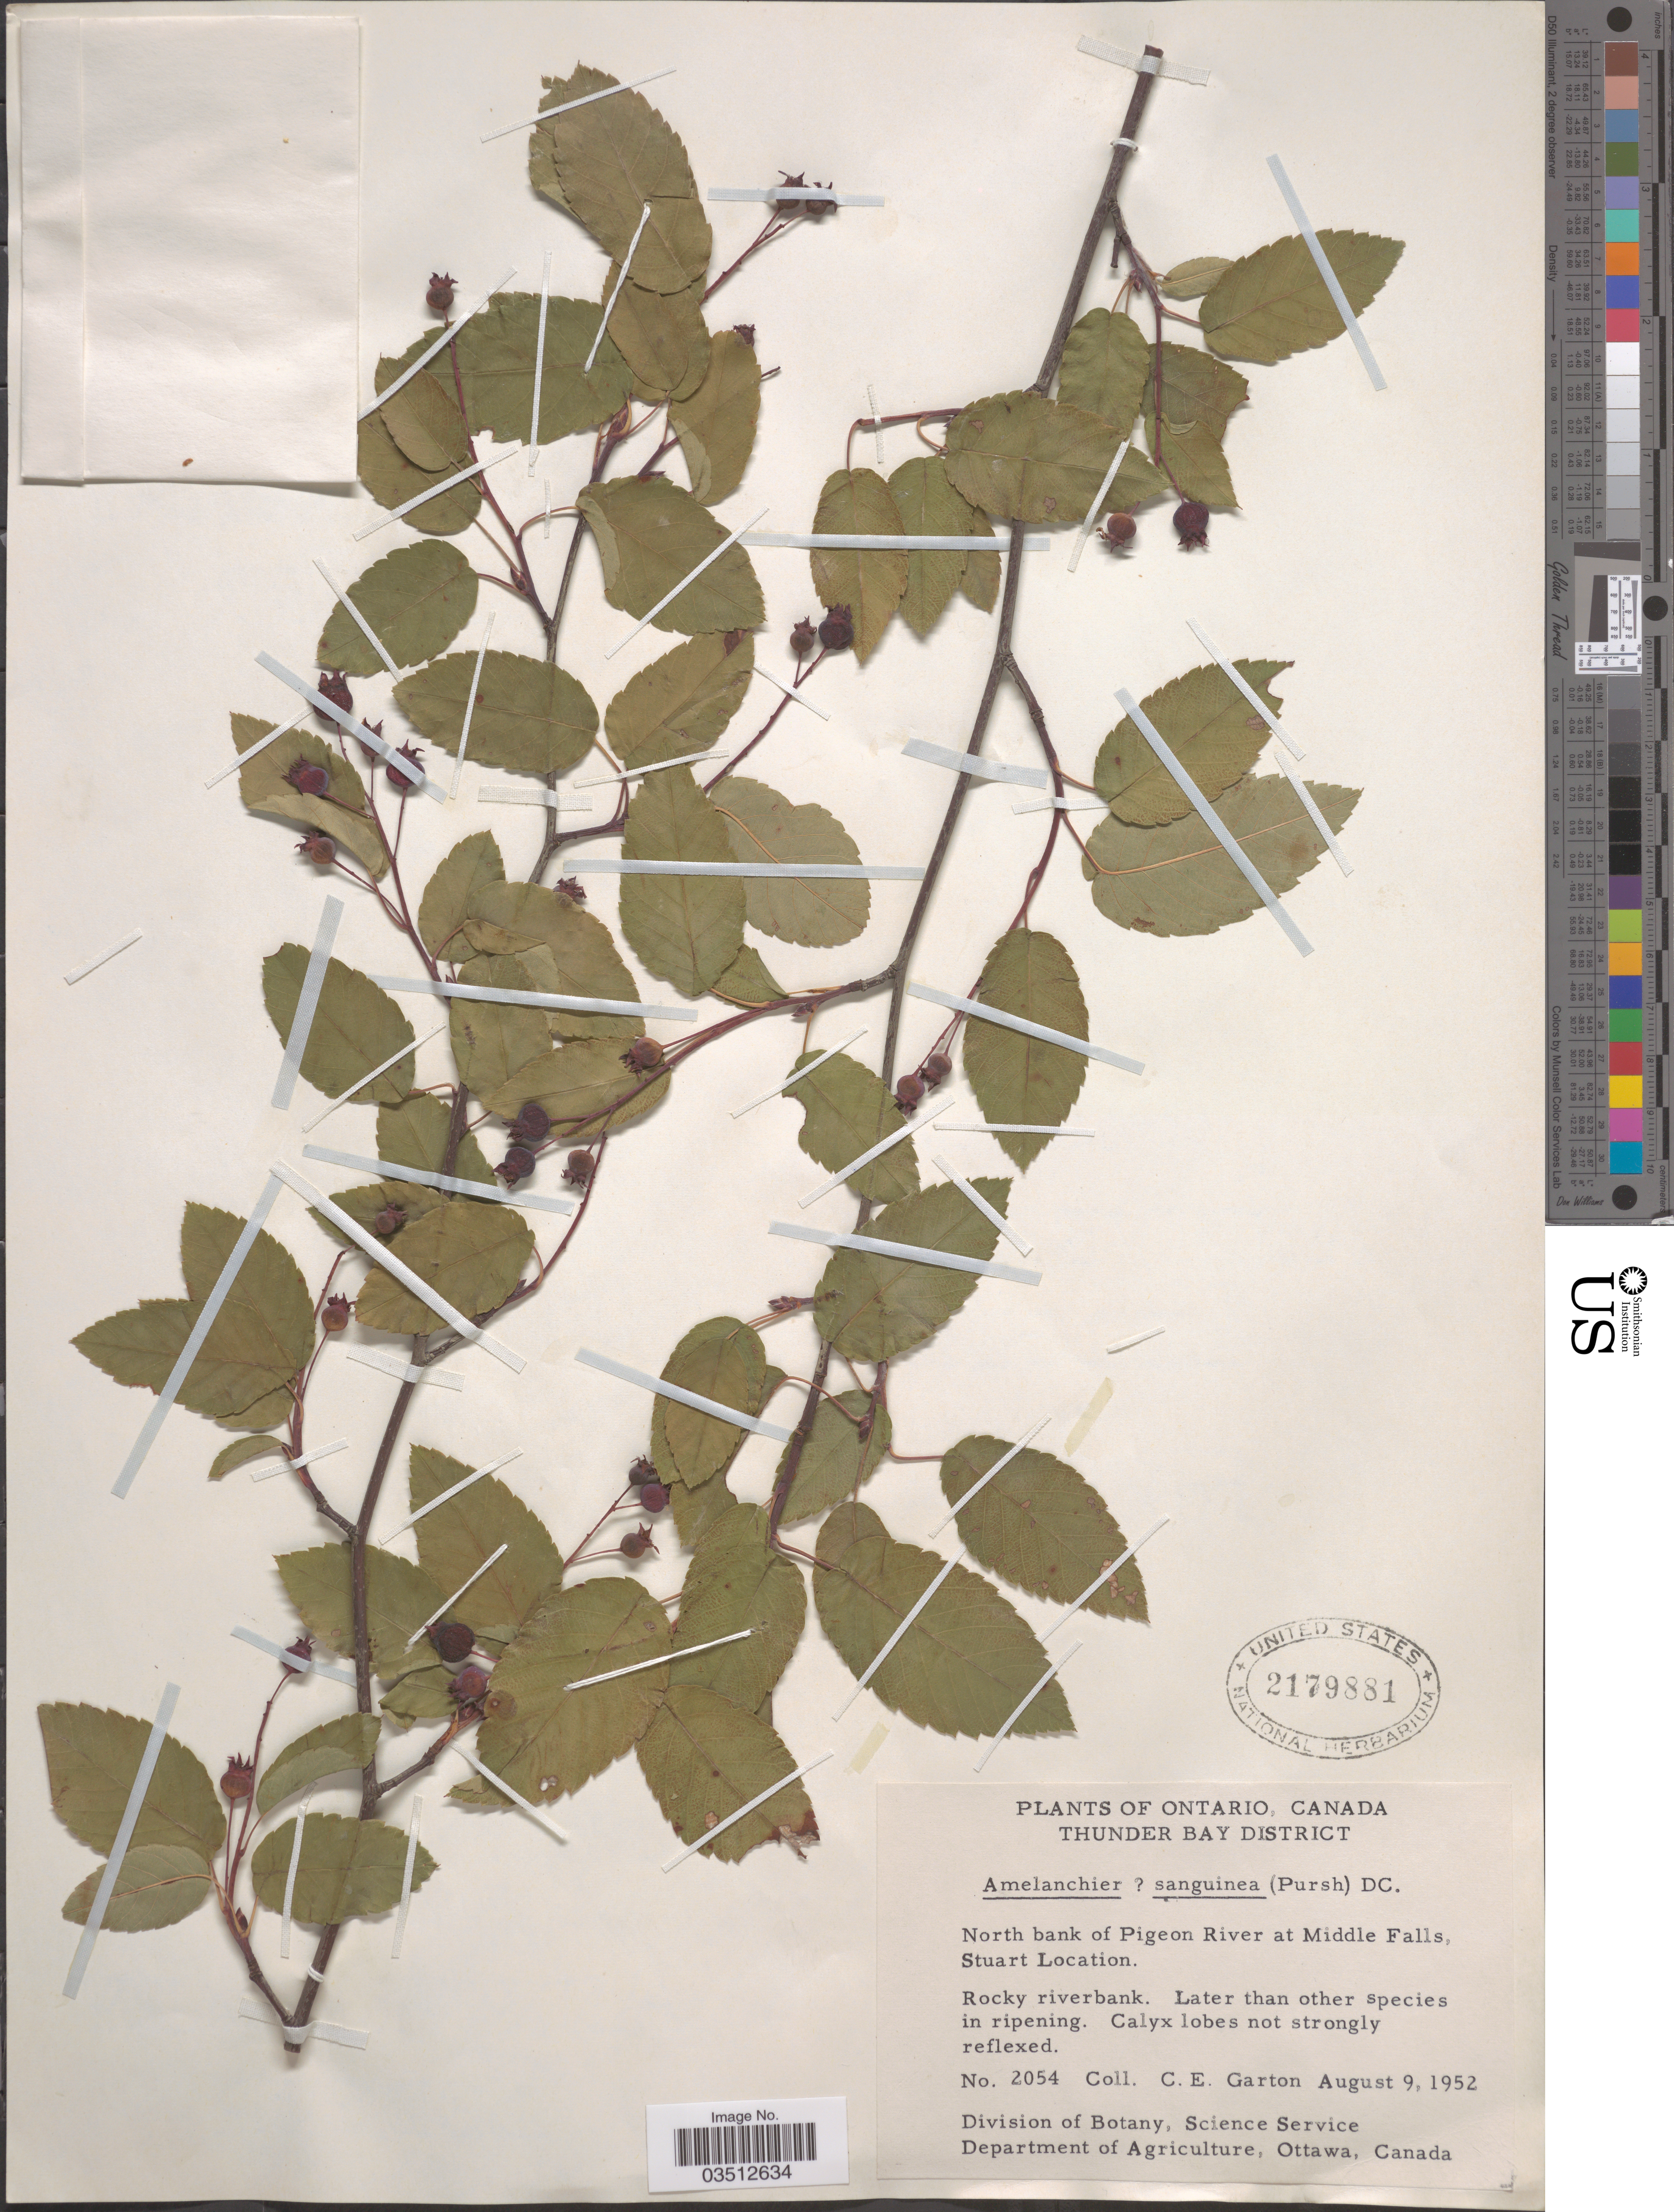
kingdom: Plantae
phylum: Tracheophyta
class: Magnoliopsida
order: Rosales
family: Rosaceae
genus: Amelanchier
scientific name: Amelanchier sanguinea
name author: (Pursh) DC.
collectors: C. E. Garton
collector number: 2054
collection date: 1952-08-09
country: Canada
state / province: Ontario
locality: Thunder Bay District. North bank of Pigeon River at Middle Falls, Stuart Location.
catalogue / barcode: US 2179881